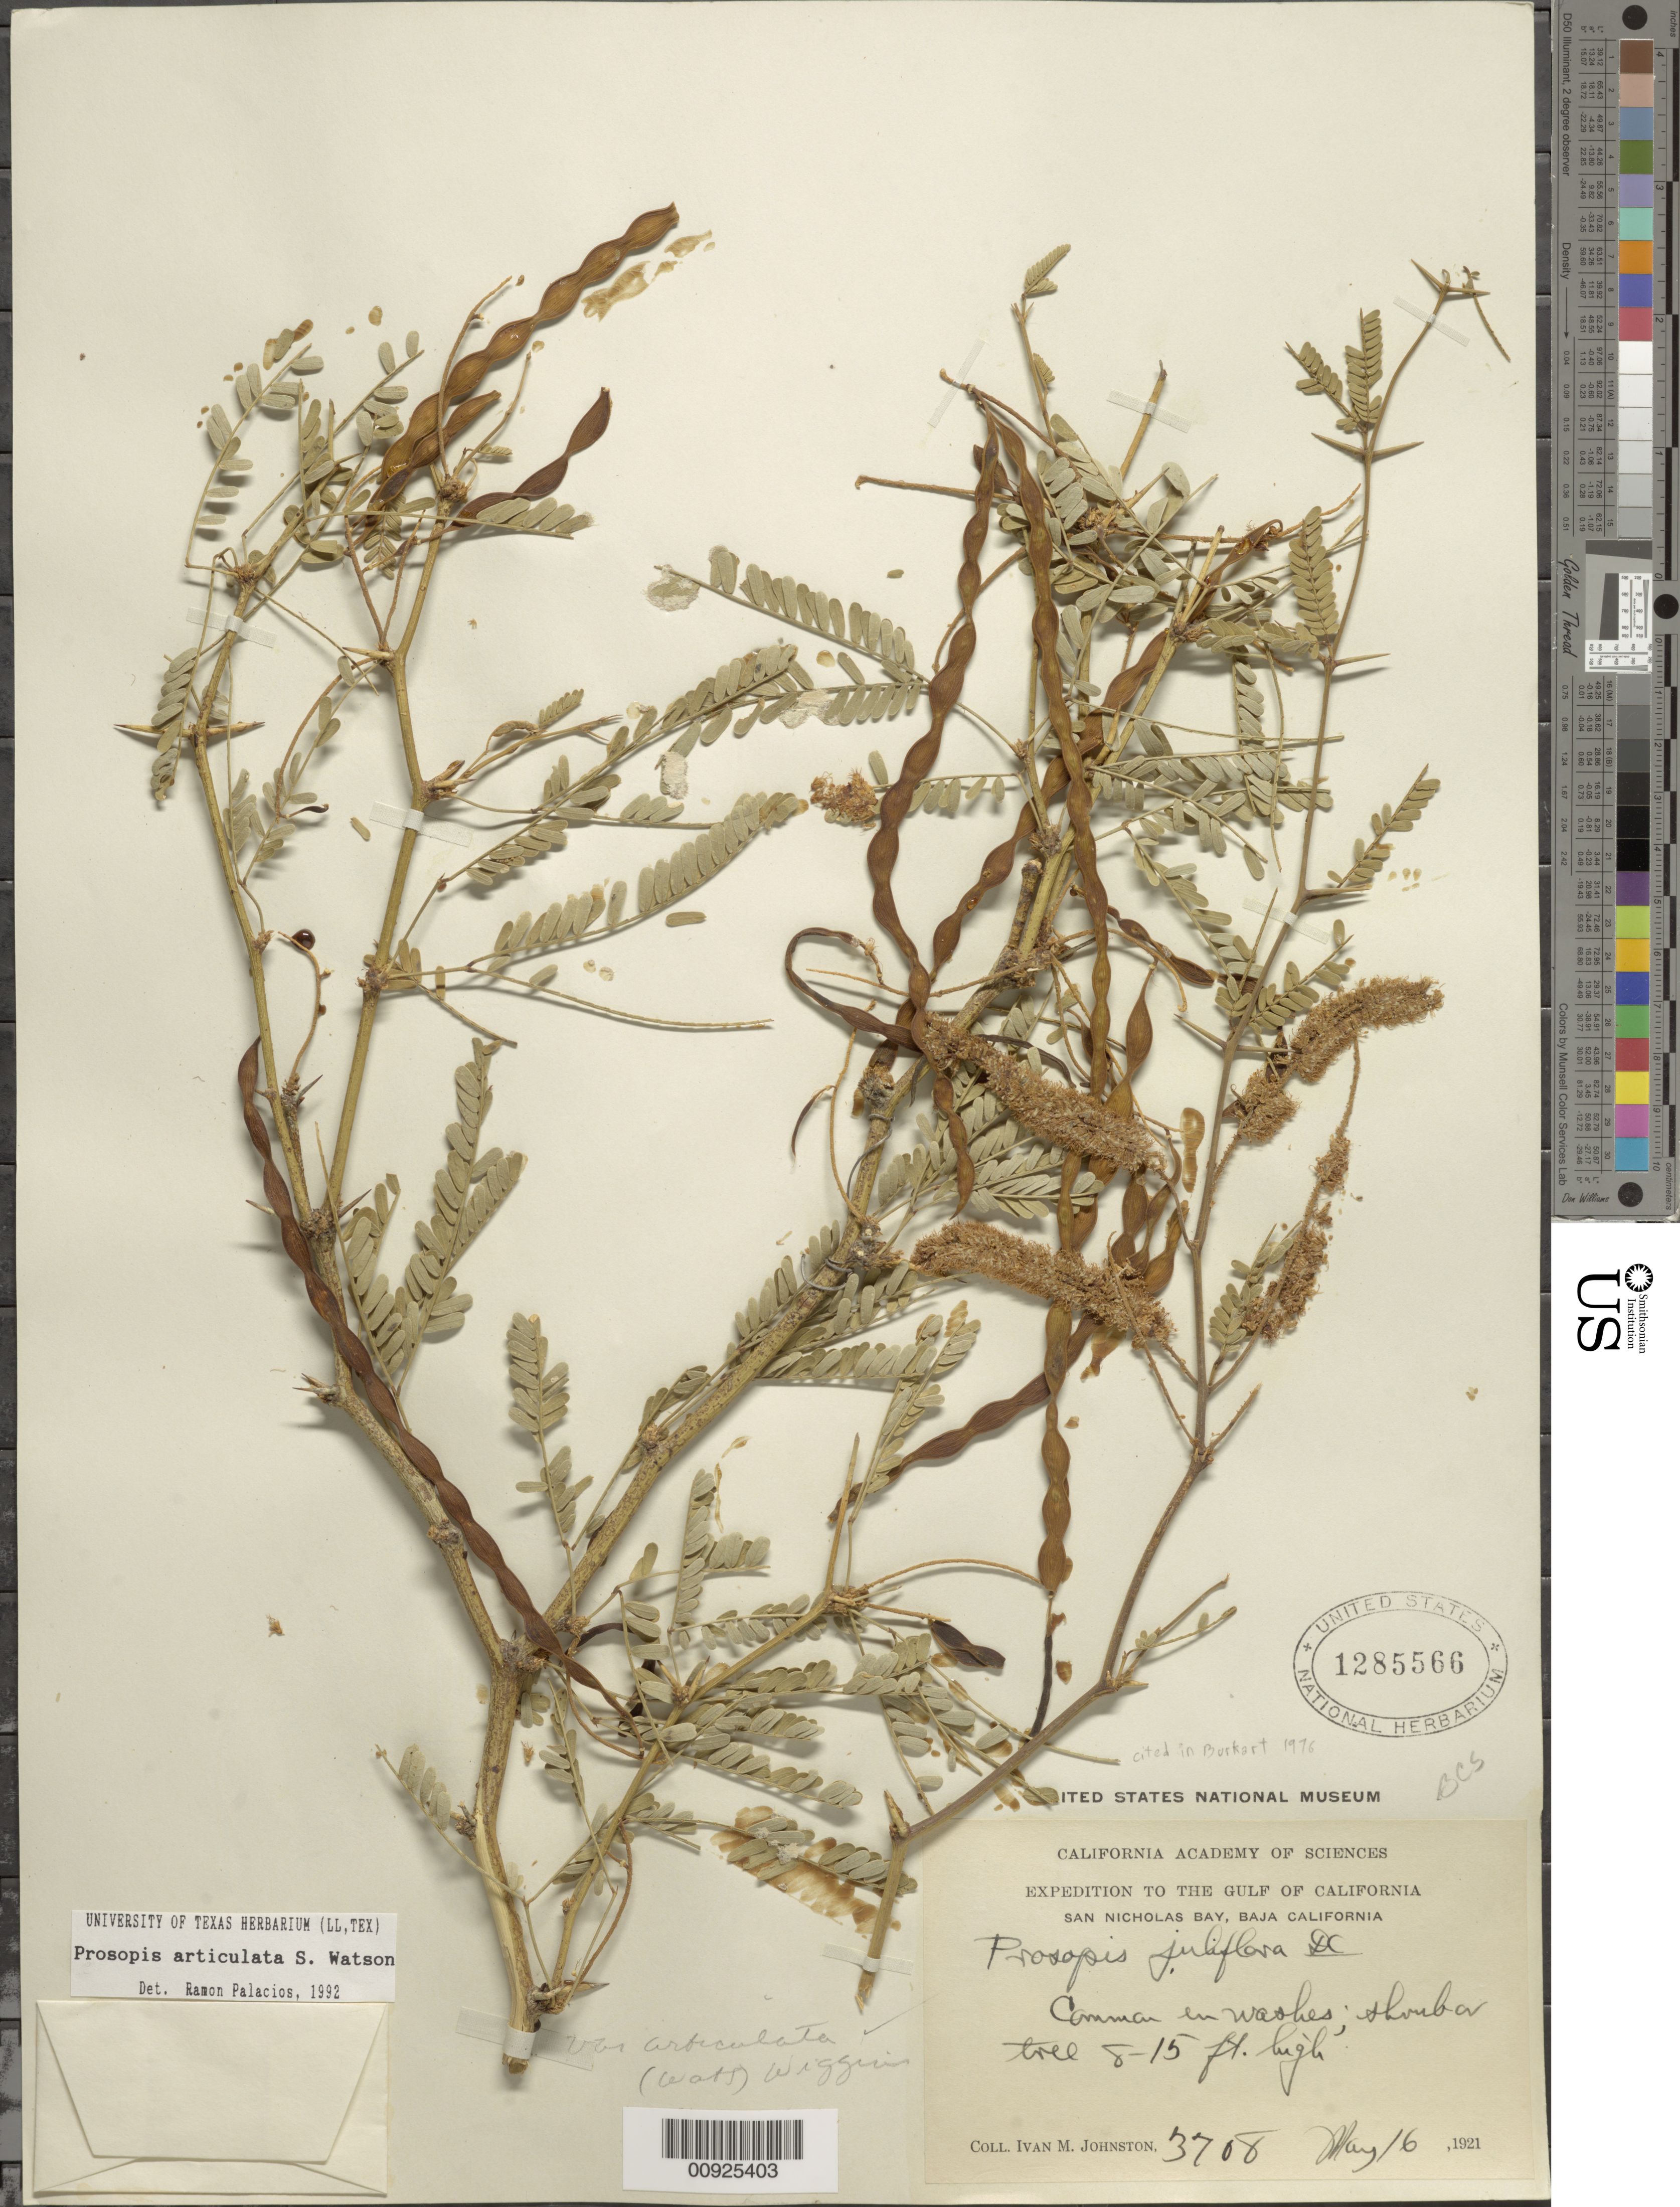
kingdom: Plantae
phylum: Tracheophyta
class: Magnoliopsida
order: Fabales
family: Fabaceae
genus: Neltuma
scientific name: Neltuma articulata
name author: (S. Watson) Britton & Rose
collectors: I.M. Johnston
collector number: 3708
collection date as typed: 16 May 1921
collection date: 1921-05-16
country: Mexico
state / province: Baja California Sur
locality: San Nicholas Bay, Baja California.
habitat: Common in washes.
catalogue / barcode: US 1285566